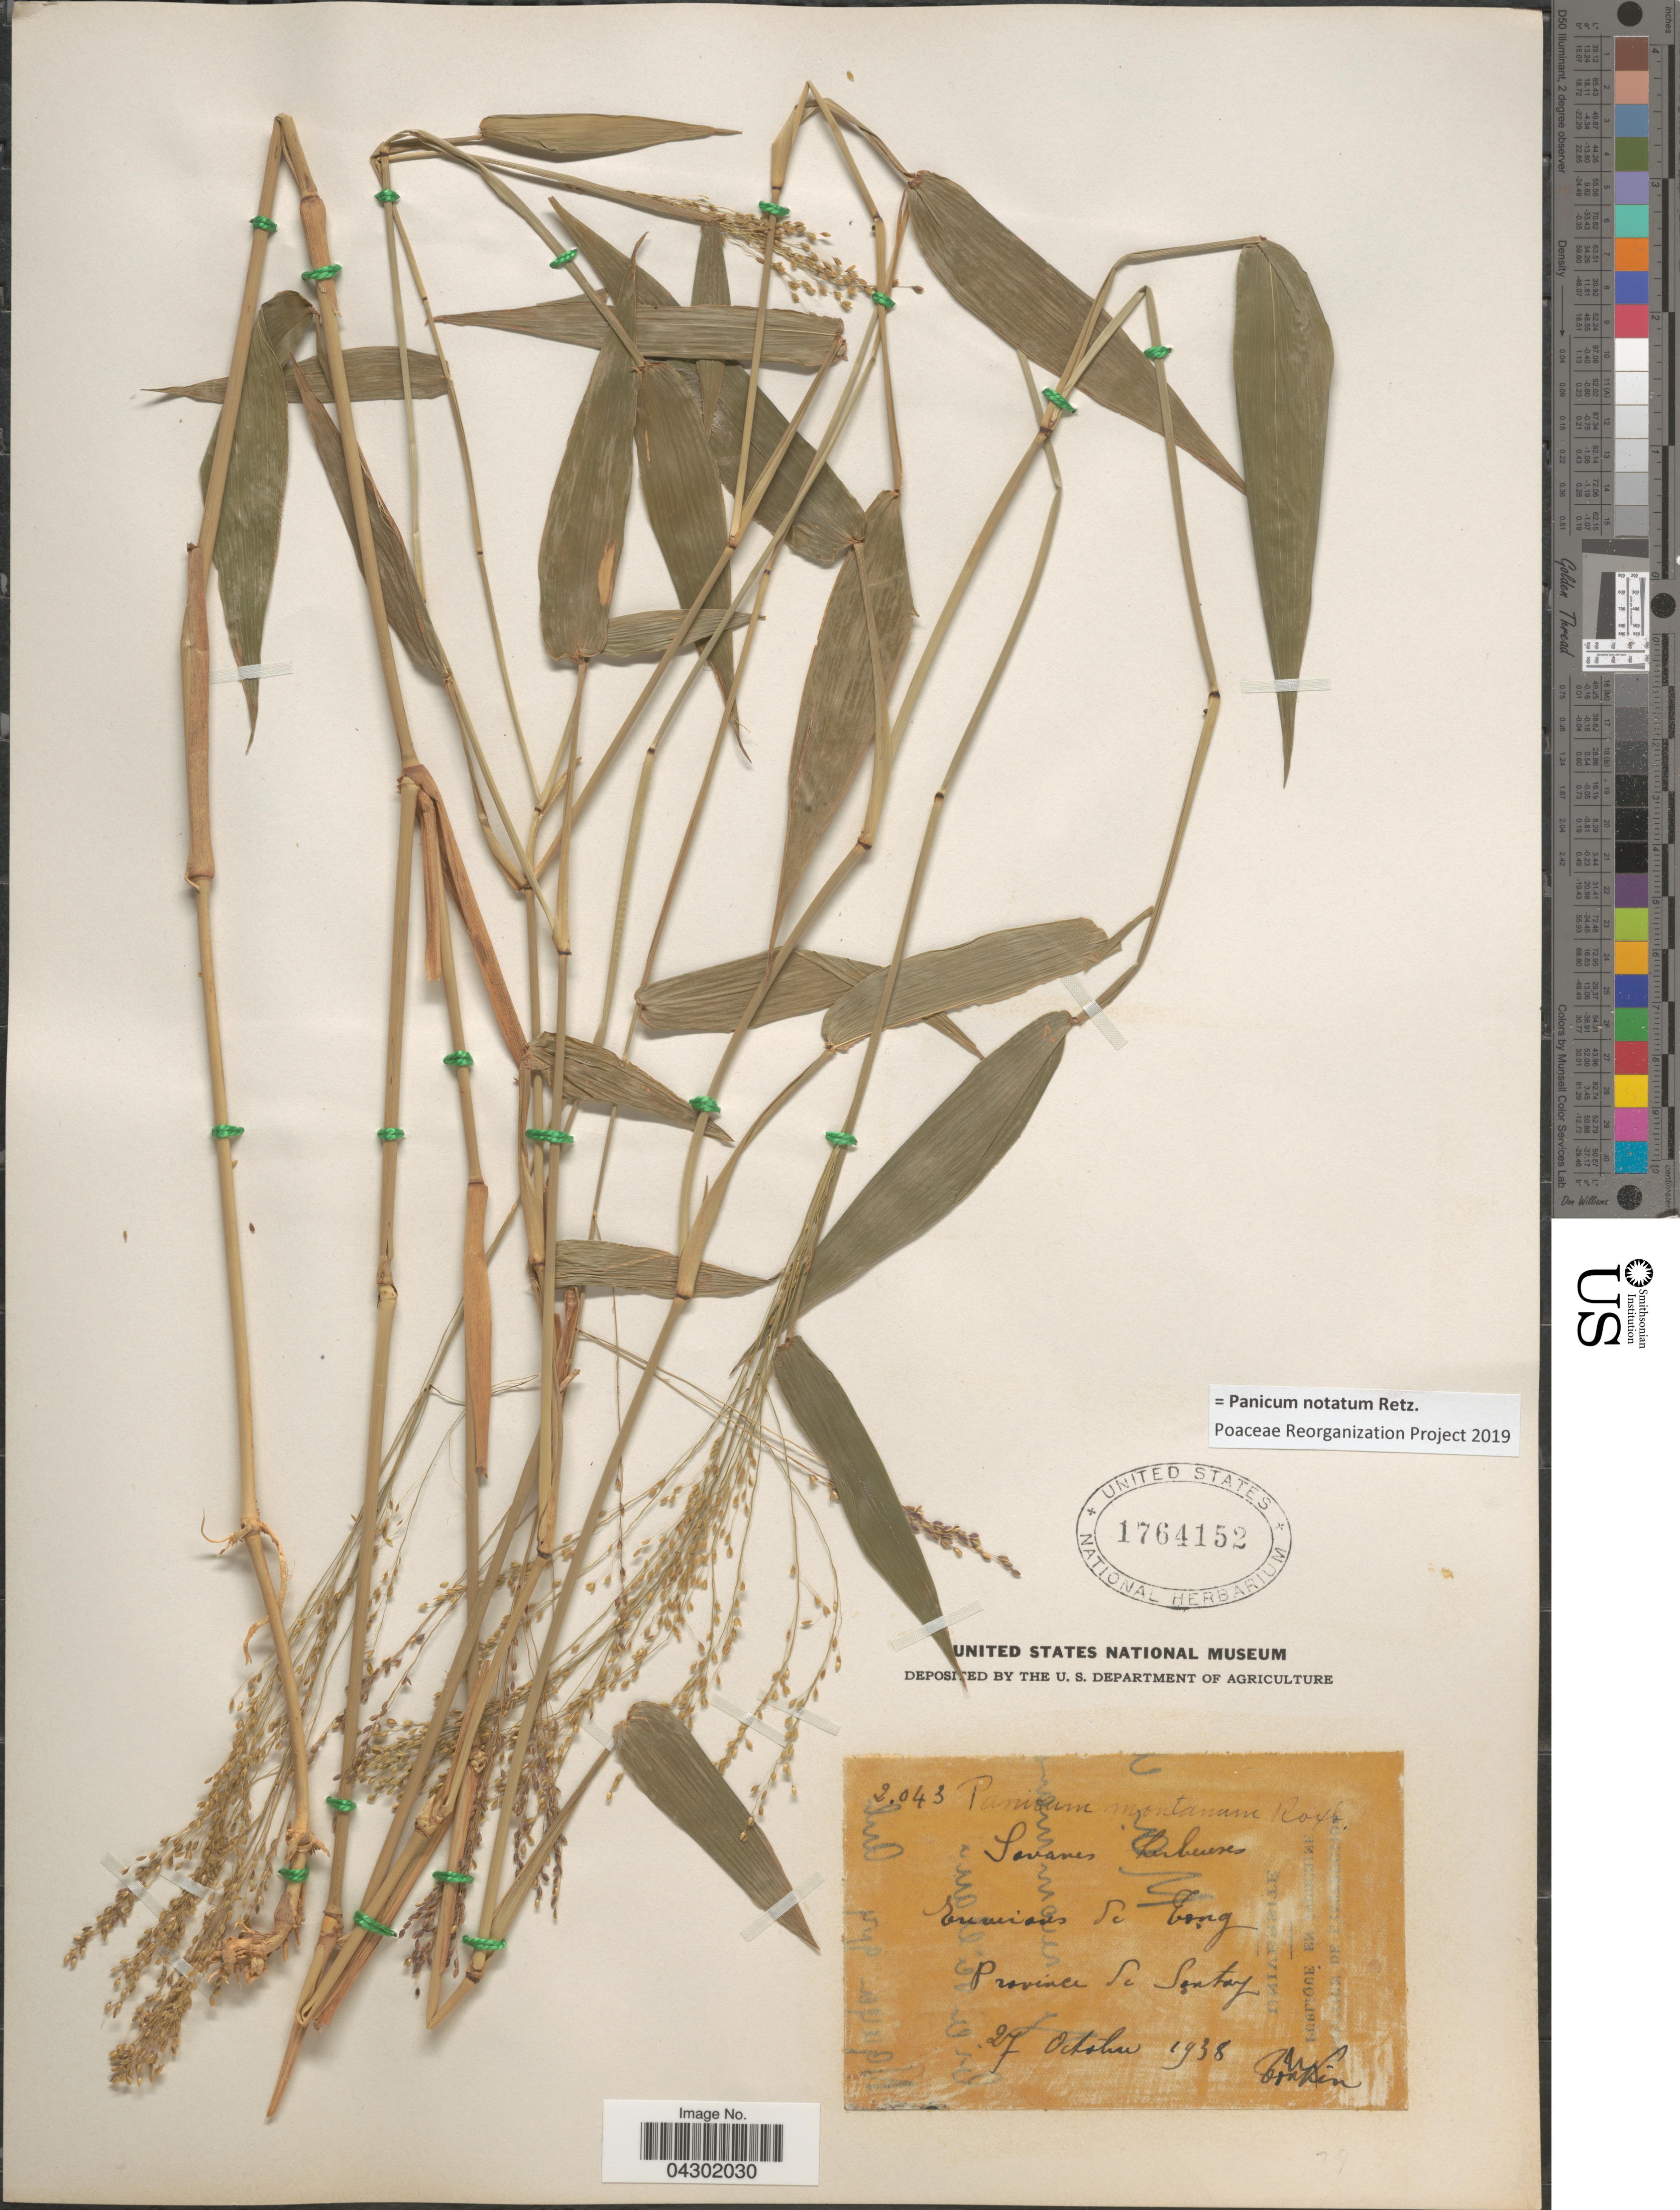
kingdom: Plantae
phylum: Tracheophyta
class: Liliopsida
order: Poales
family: Poaceae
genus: Panicum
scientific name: Panicum notatum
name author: Retz.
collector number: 2043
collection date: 1938-10-27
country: Vietnam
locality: Environs de Tong. Province de Sontay. Tonkin.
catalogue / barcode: US 1764152